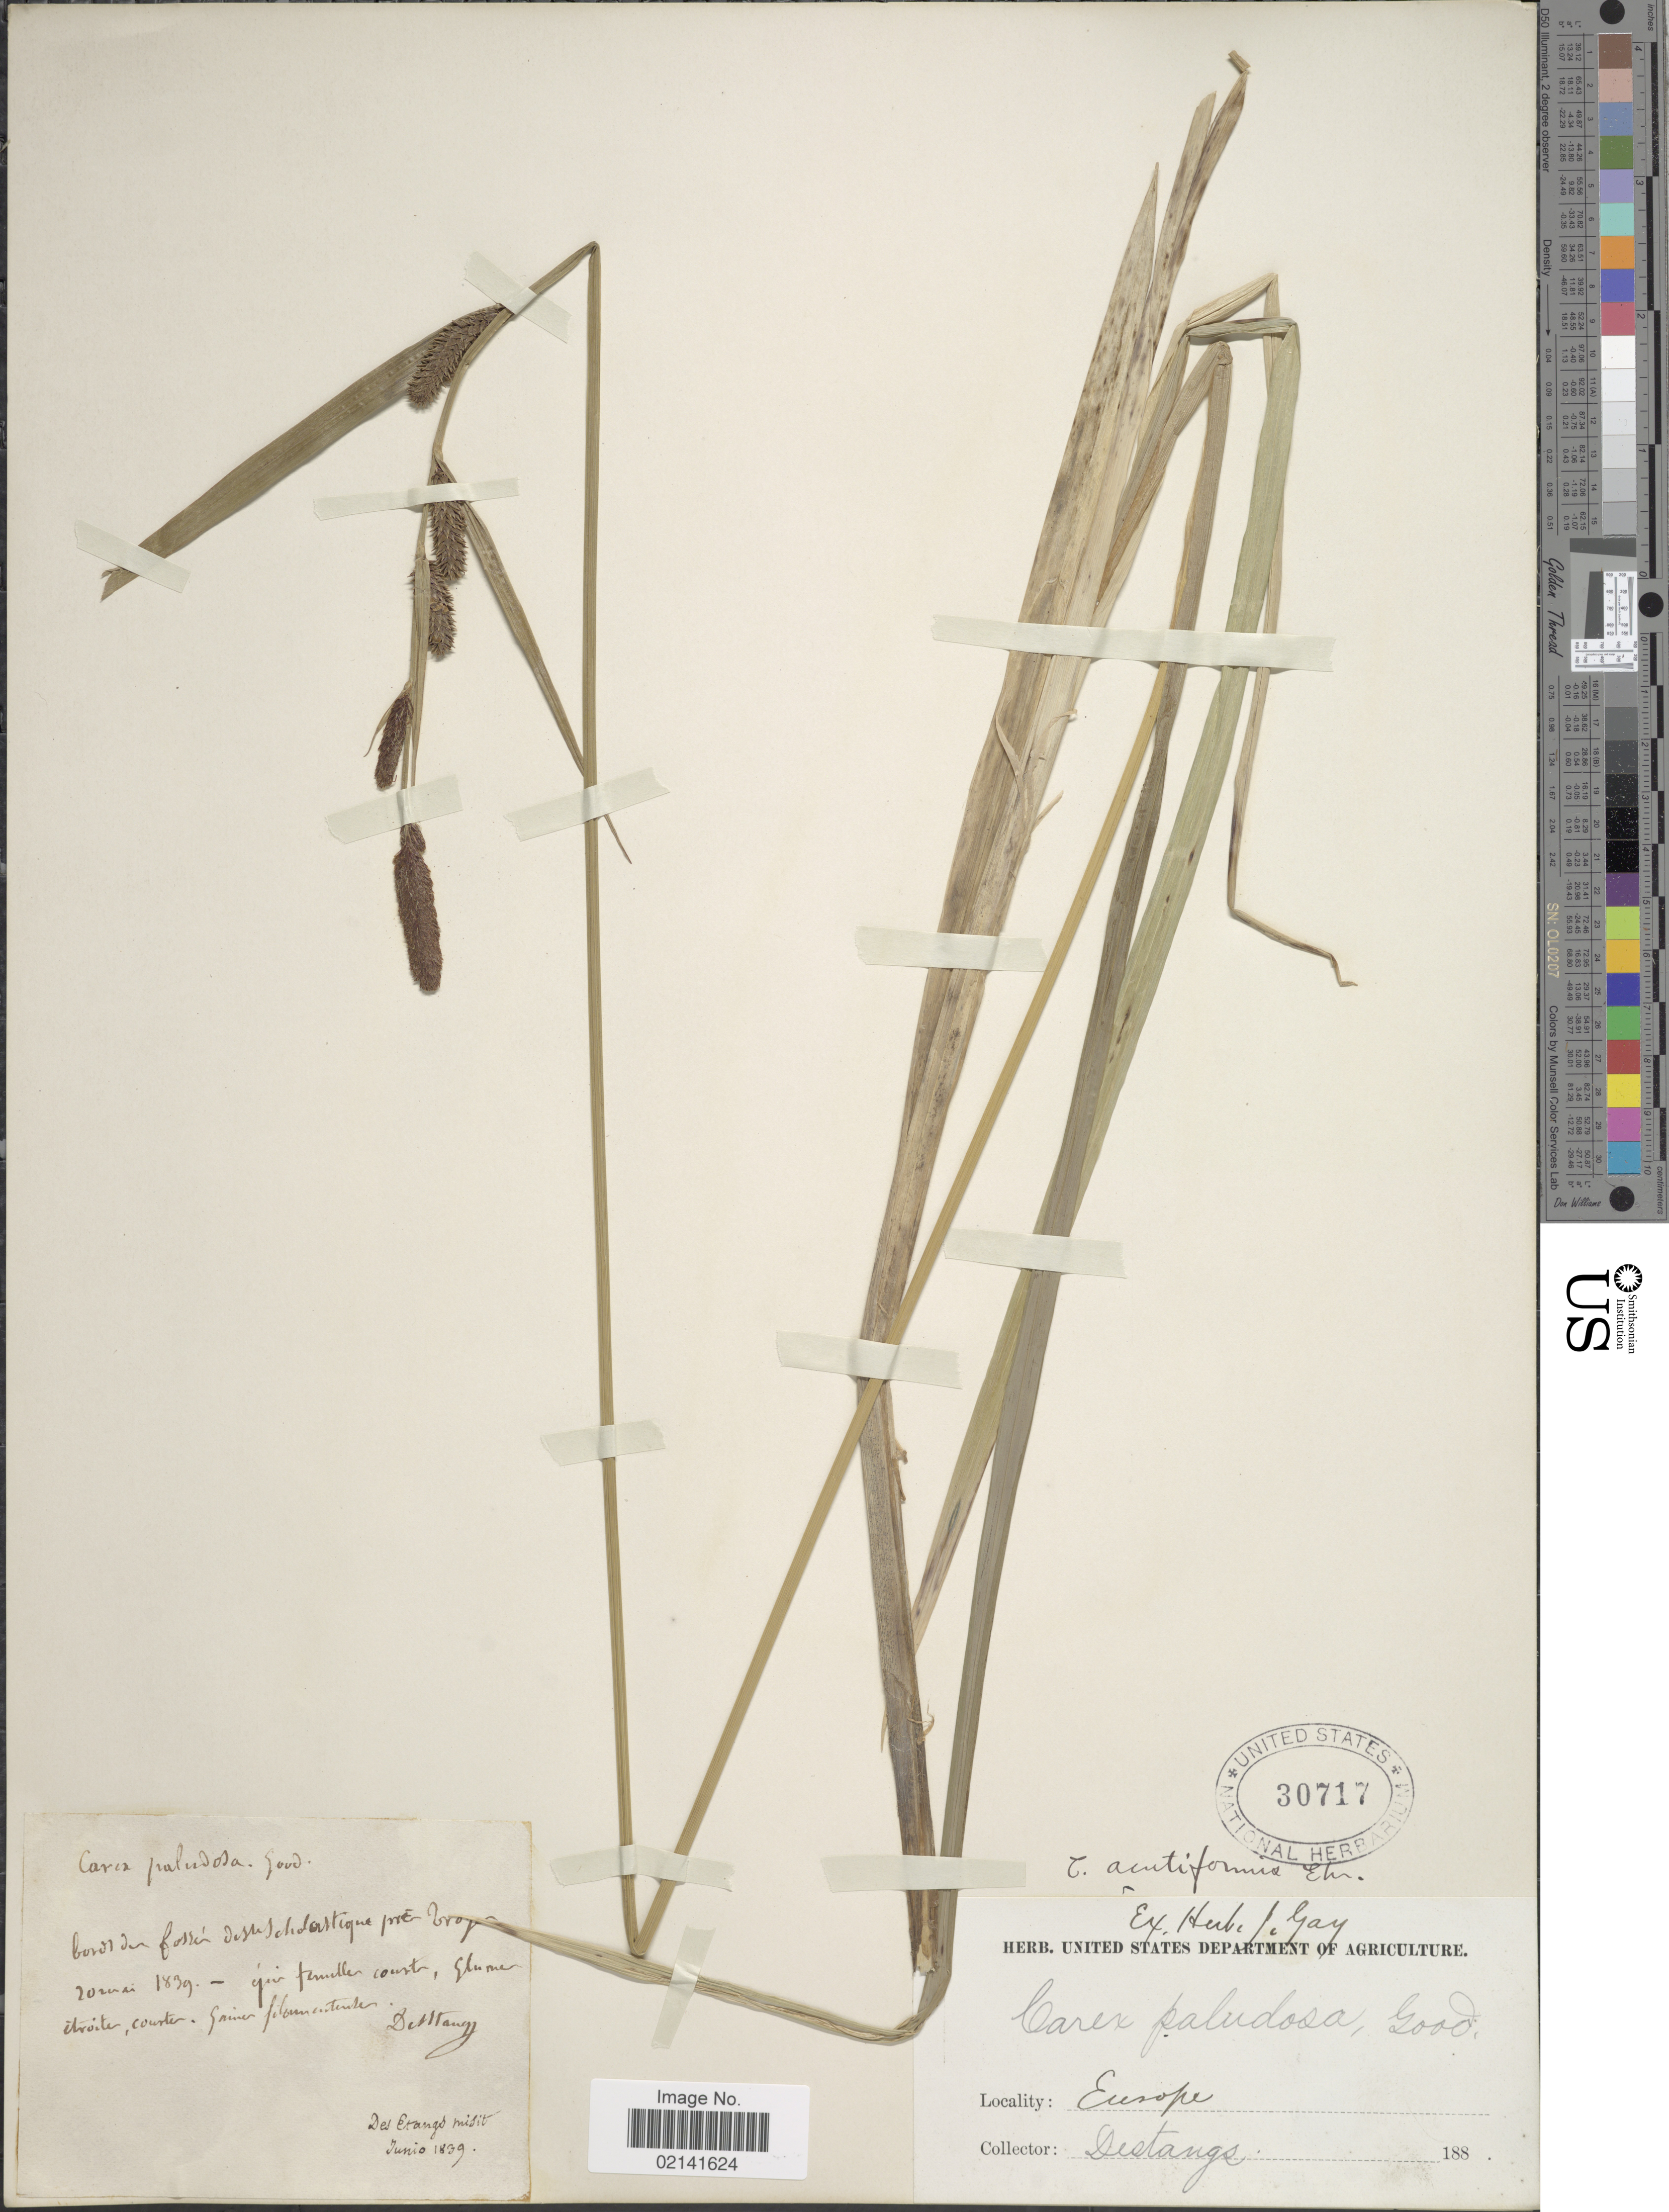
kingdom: Plantae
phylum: Tracheophyta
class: Liliopsida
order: Poales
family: Cyperaceae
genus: Carex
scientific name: Carex acutiformis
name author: Ehrh.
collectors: Des Etangs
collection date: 1839-05-20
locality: Europe, bords forren desses Mortique pres vrogn [interpreted]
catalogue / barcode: US 30717